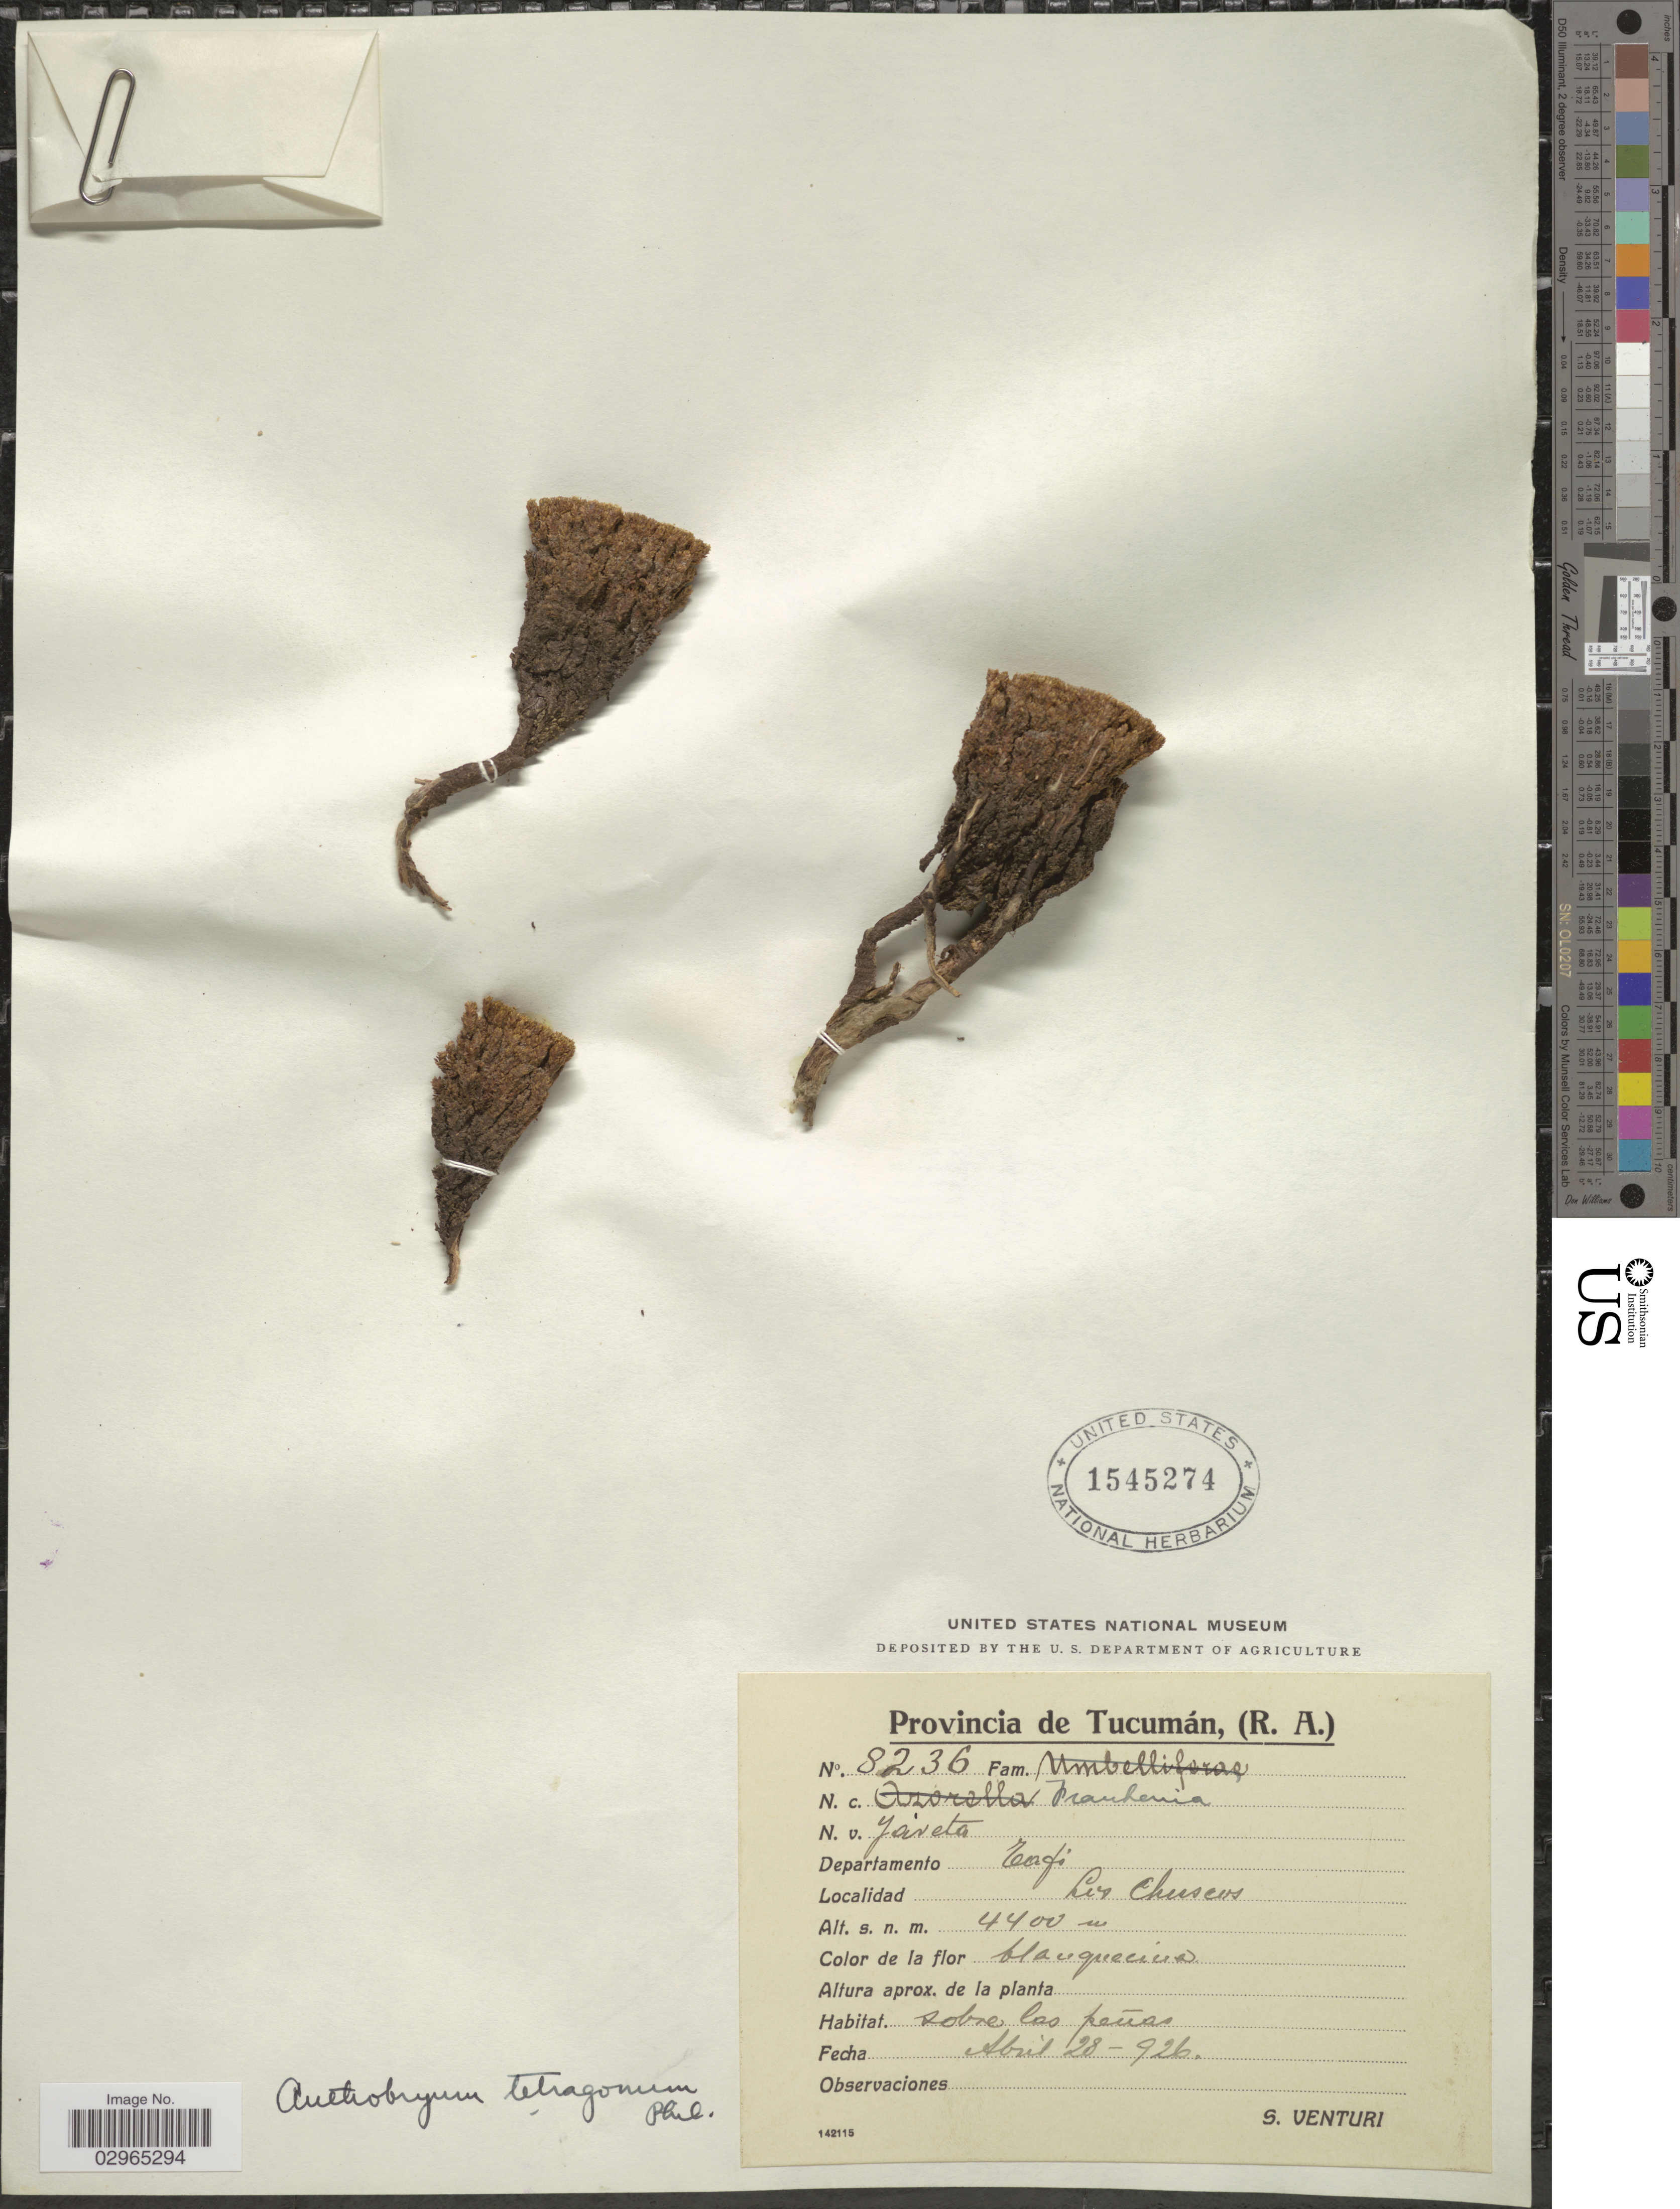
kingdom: Plantae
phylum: Tracheophyta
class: Magnoliopsida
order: Caryophyllales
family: Frankeniaceae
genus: Anthobryum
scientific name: Anthobryum tetragonum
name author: Phil.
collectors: S. Venturi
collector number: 8236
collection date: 1926-04-28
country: Argentina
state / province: Tucuman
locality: Provincia de Tucumán, (R.A.). Departamento Tafi. Los Chuscos.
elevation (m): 4400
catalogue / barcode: US 1545274